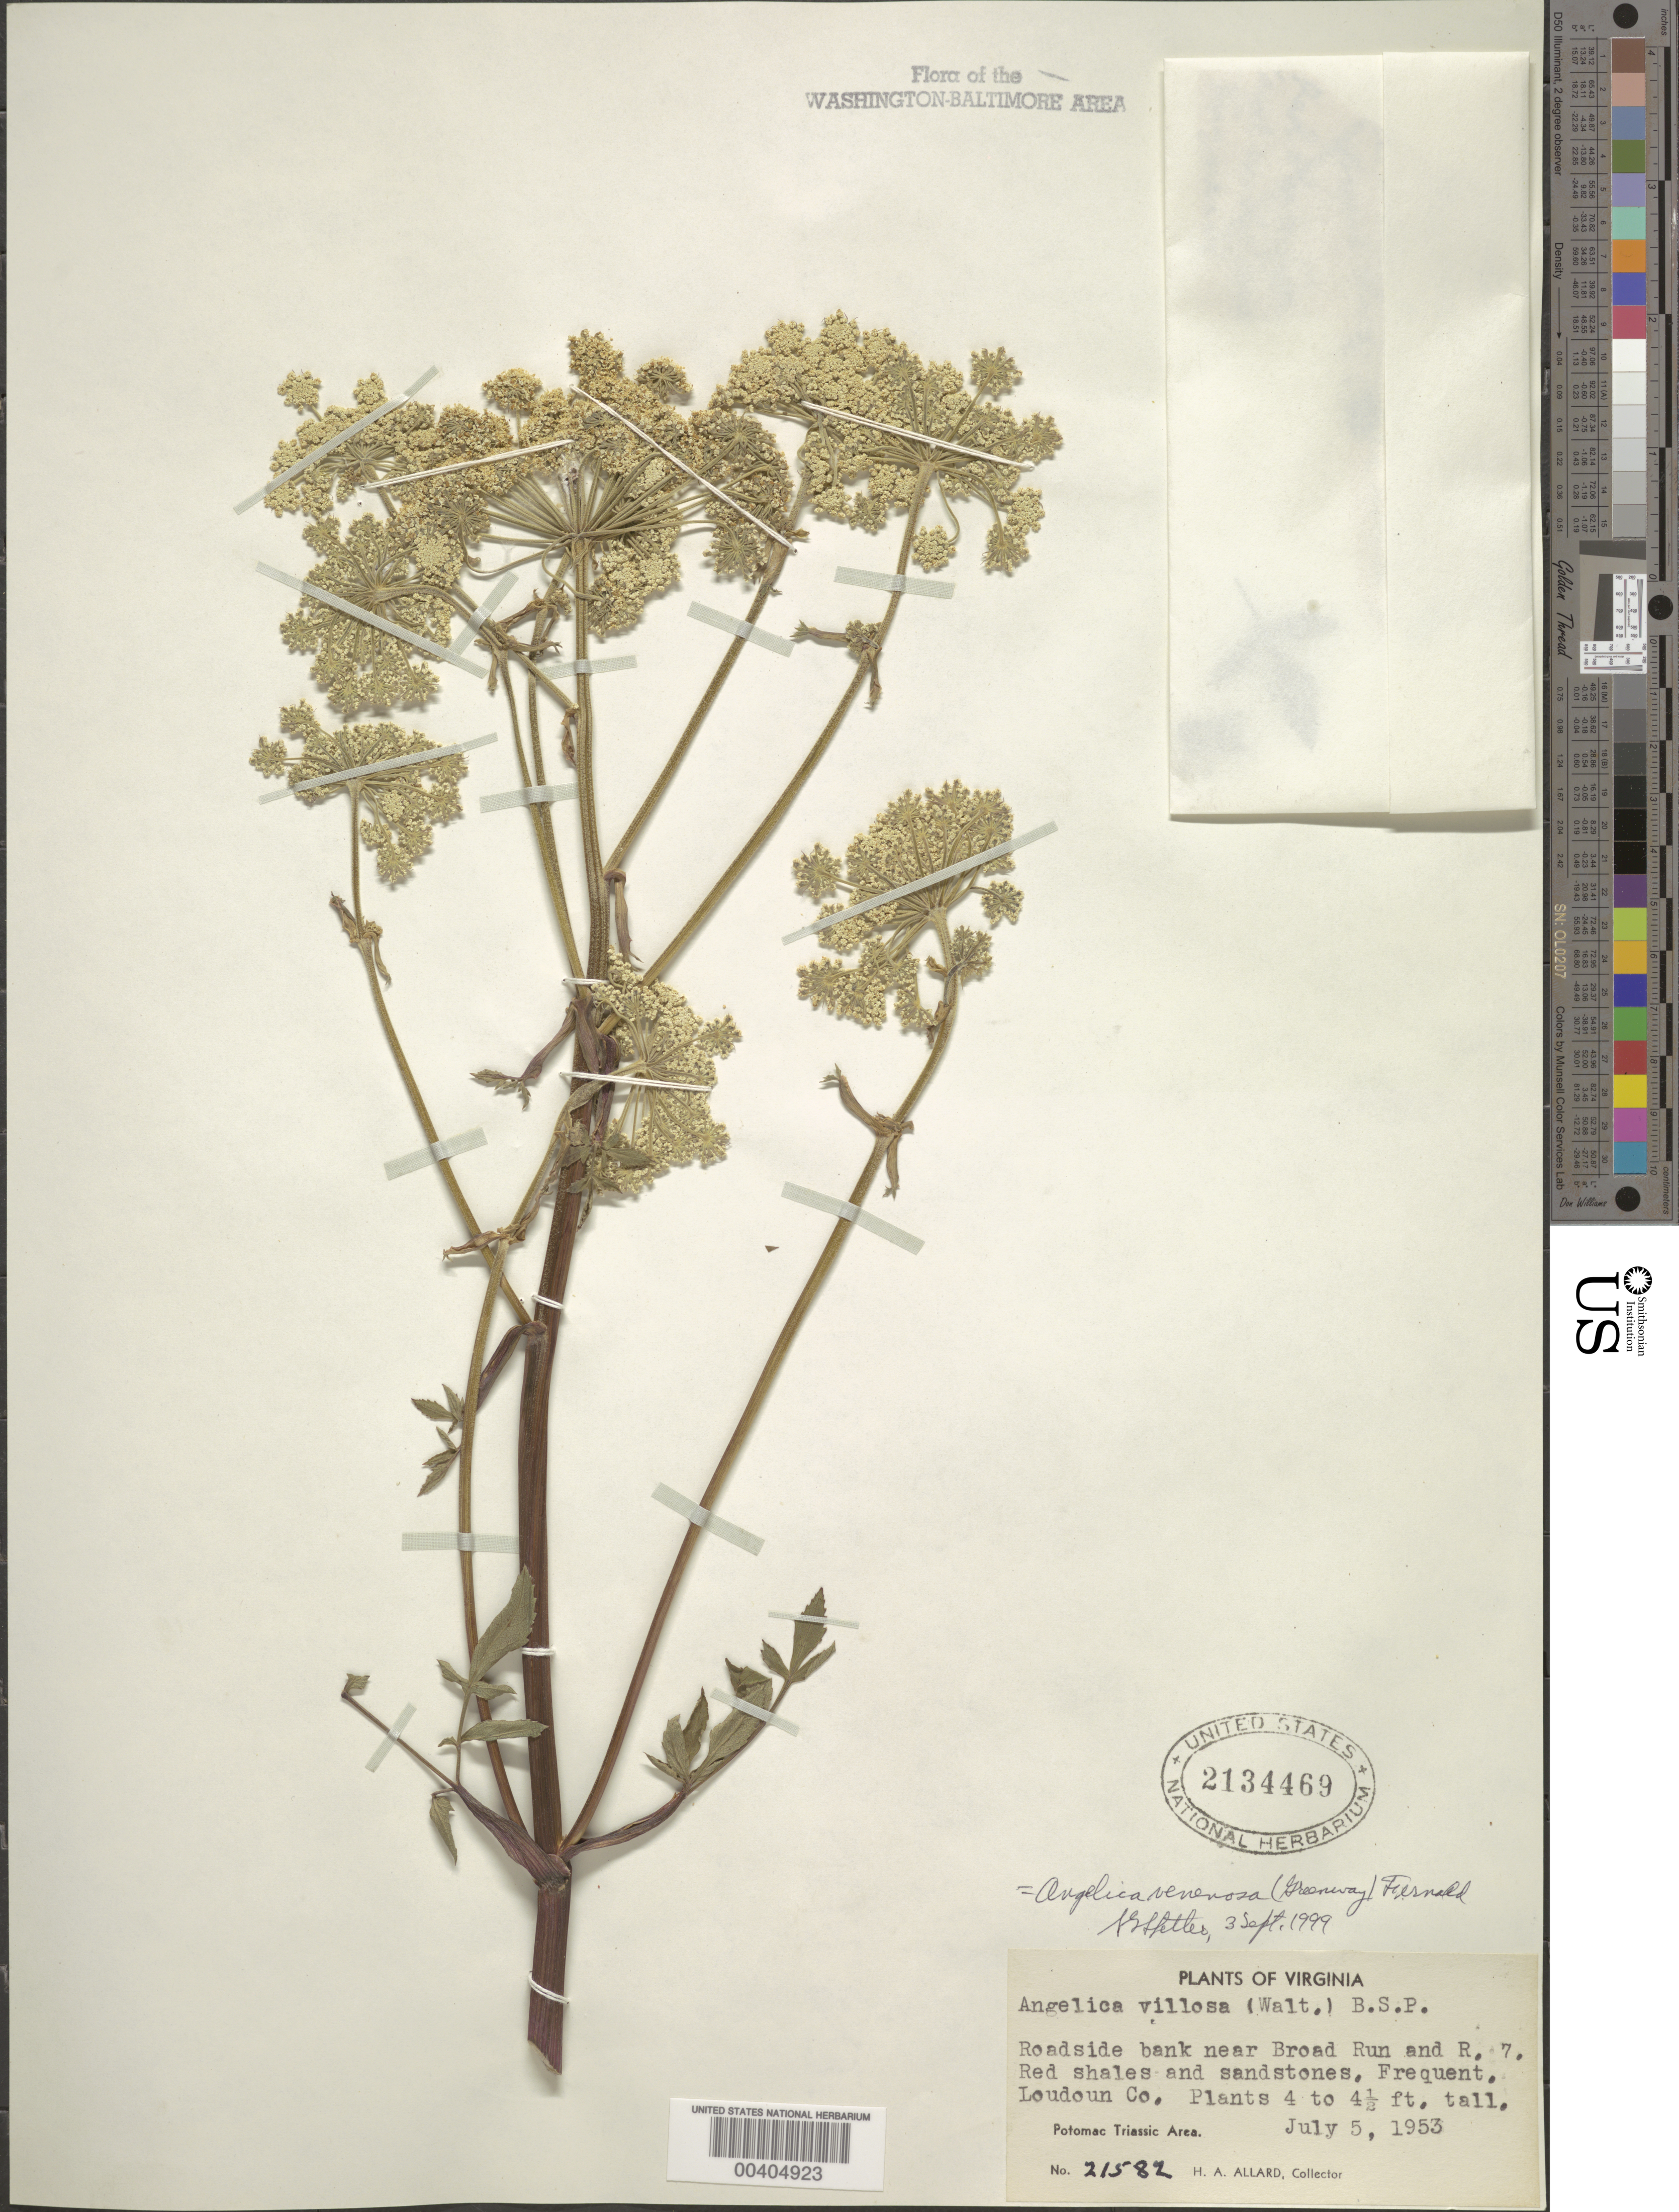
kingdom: Plantae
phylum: Tracheophyta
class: Magnoliopsida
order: Apiales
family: Apiaceae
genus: Angelica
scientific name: Angelica venenosa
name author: (Greenway) Fernald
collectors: H. A. Allard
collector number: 21582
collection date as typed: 05 Jul 1953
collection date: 1953-07-05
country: United States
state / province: Virginia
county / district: Loudoun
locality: Broad Run and Route 7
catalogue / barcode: US 2134469